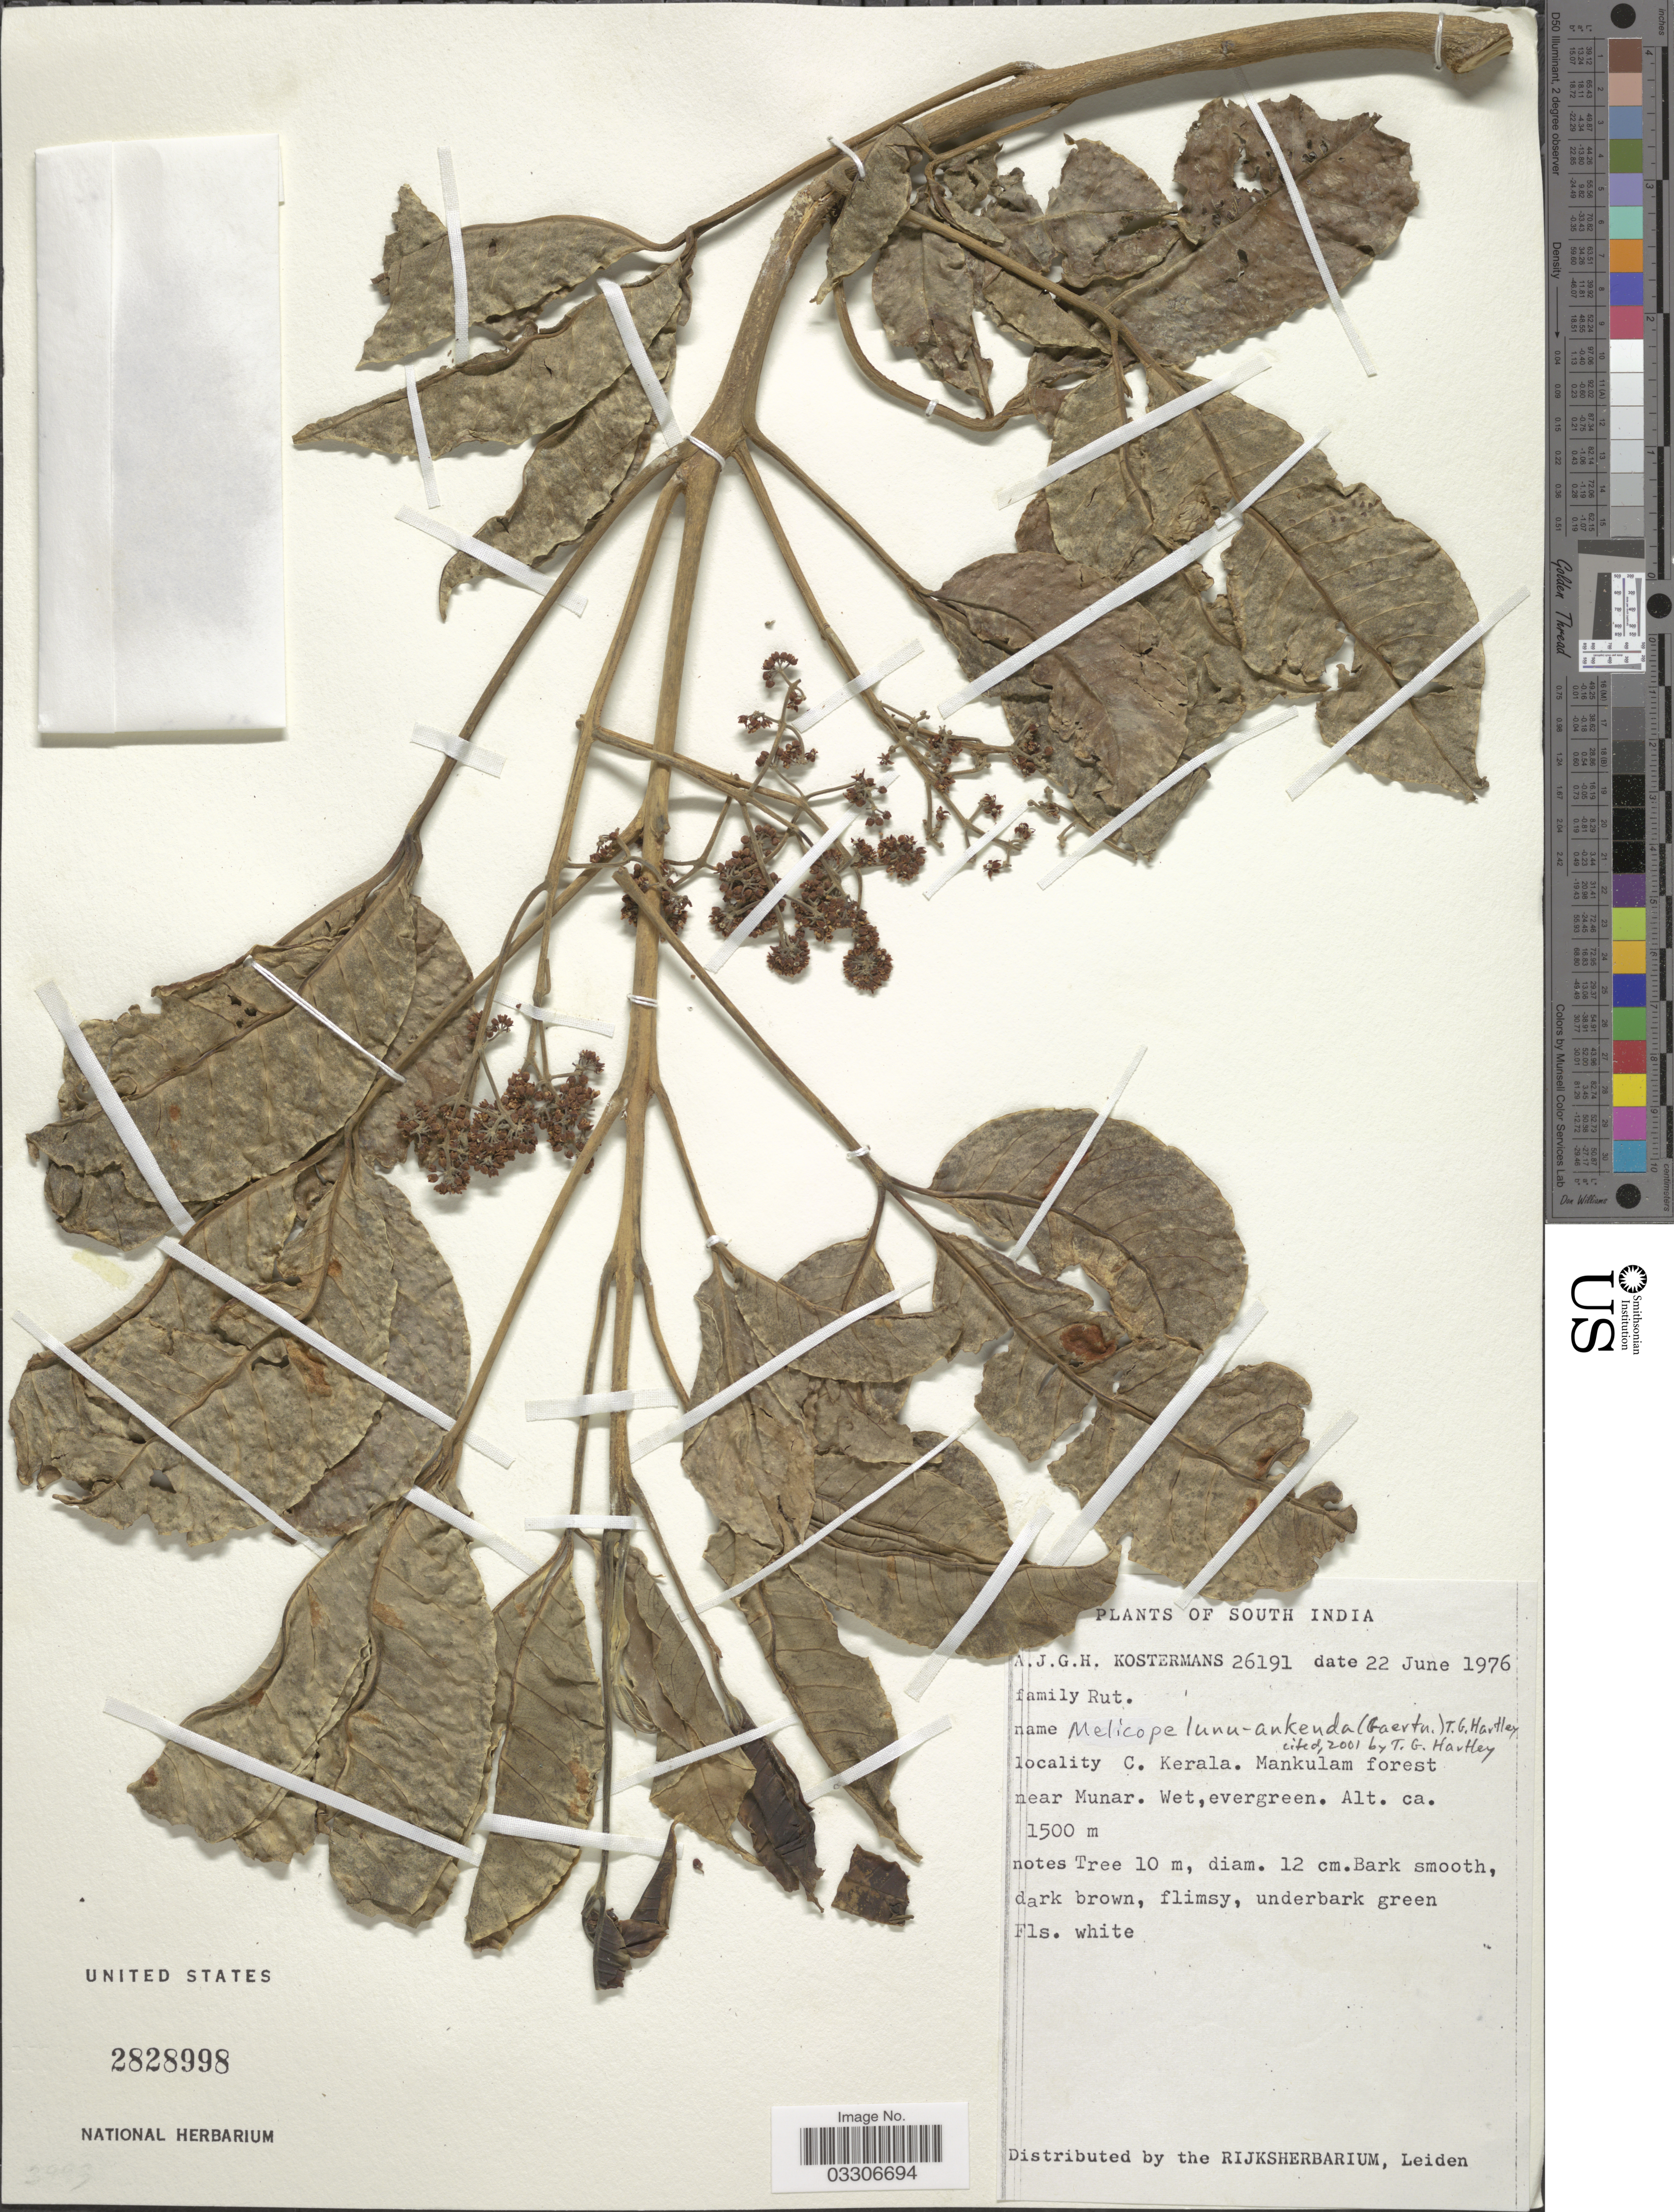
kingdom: Plantae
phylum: Tracheophyta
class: Magnoliopsida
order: Sapindales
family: Rutaceae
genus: Melicope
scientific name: Melicope lunu-ankenda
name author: (Gaertn.) T.G. Hartley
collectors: A. J. G. Kostermans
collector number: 26191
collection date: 1976-06-22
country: India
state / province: Kerala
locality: C. Kerala. Mankulam forest near Munar.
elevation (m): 1500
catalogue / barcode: US 2828998